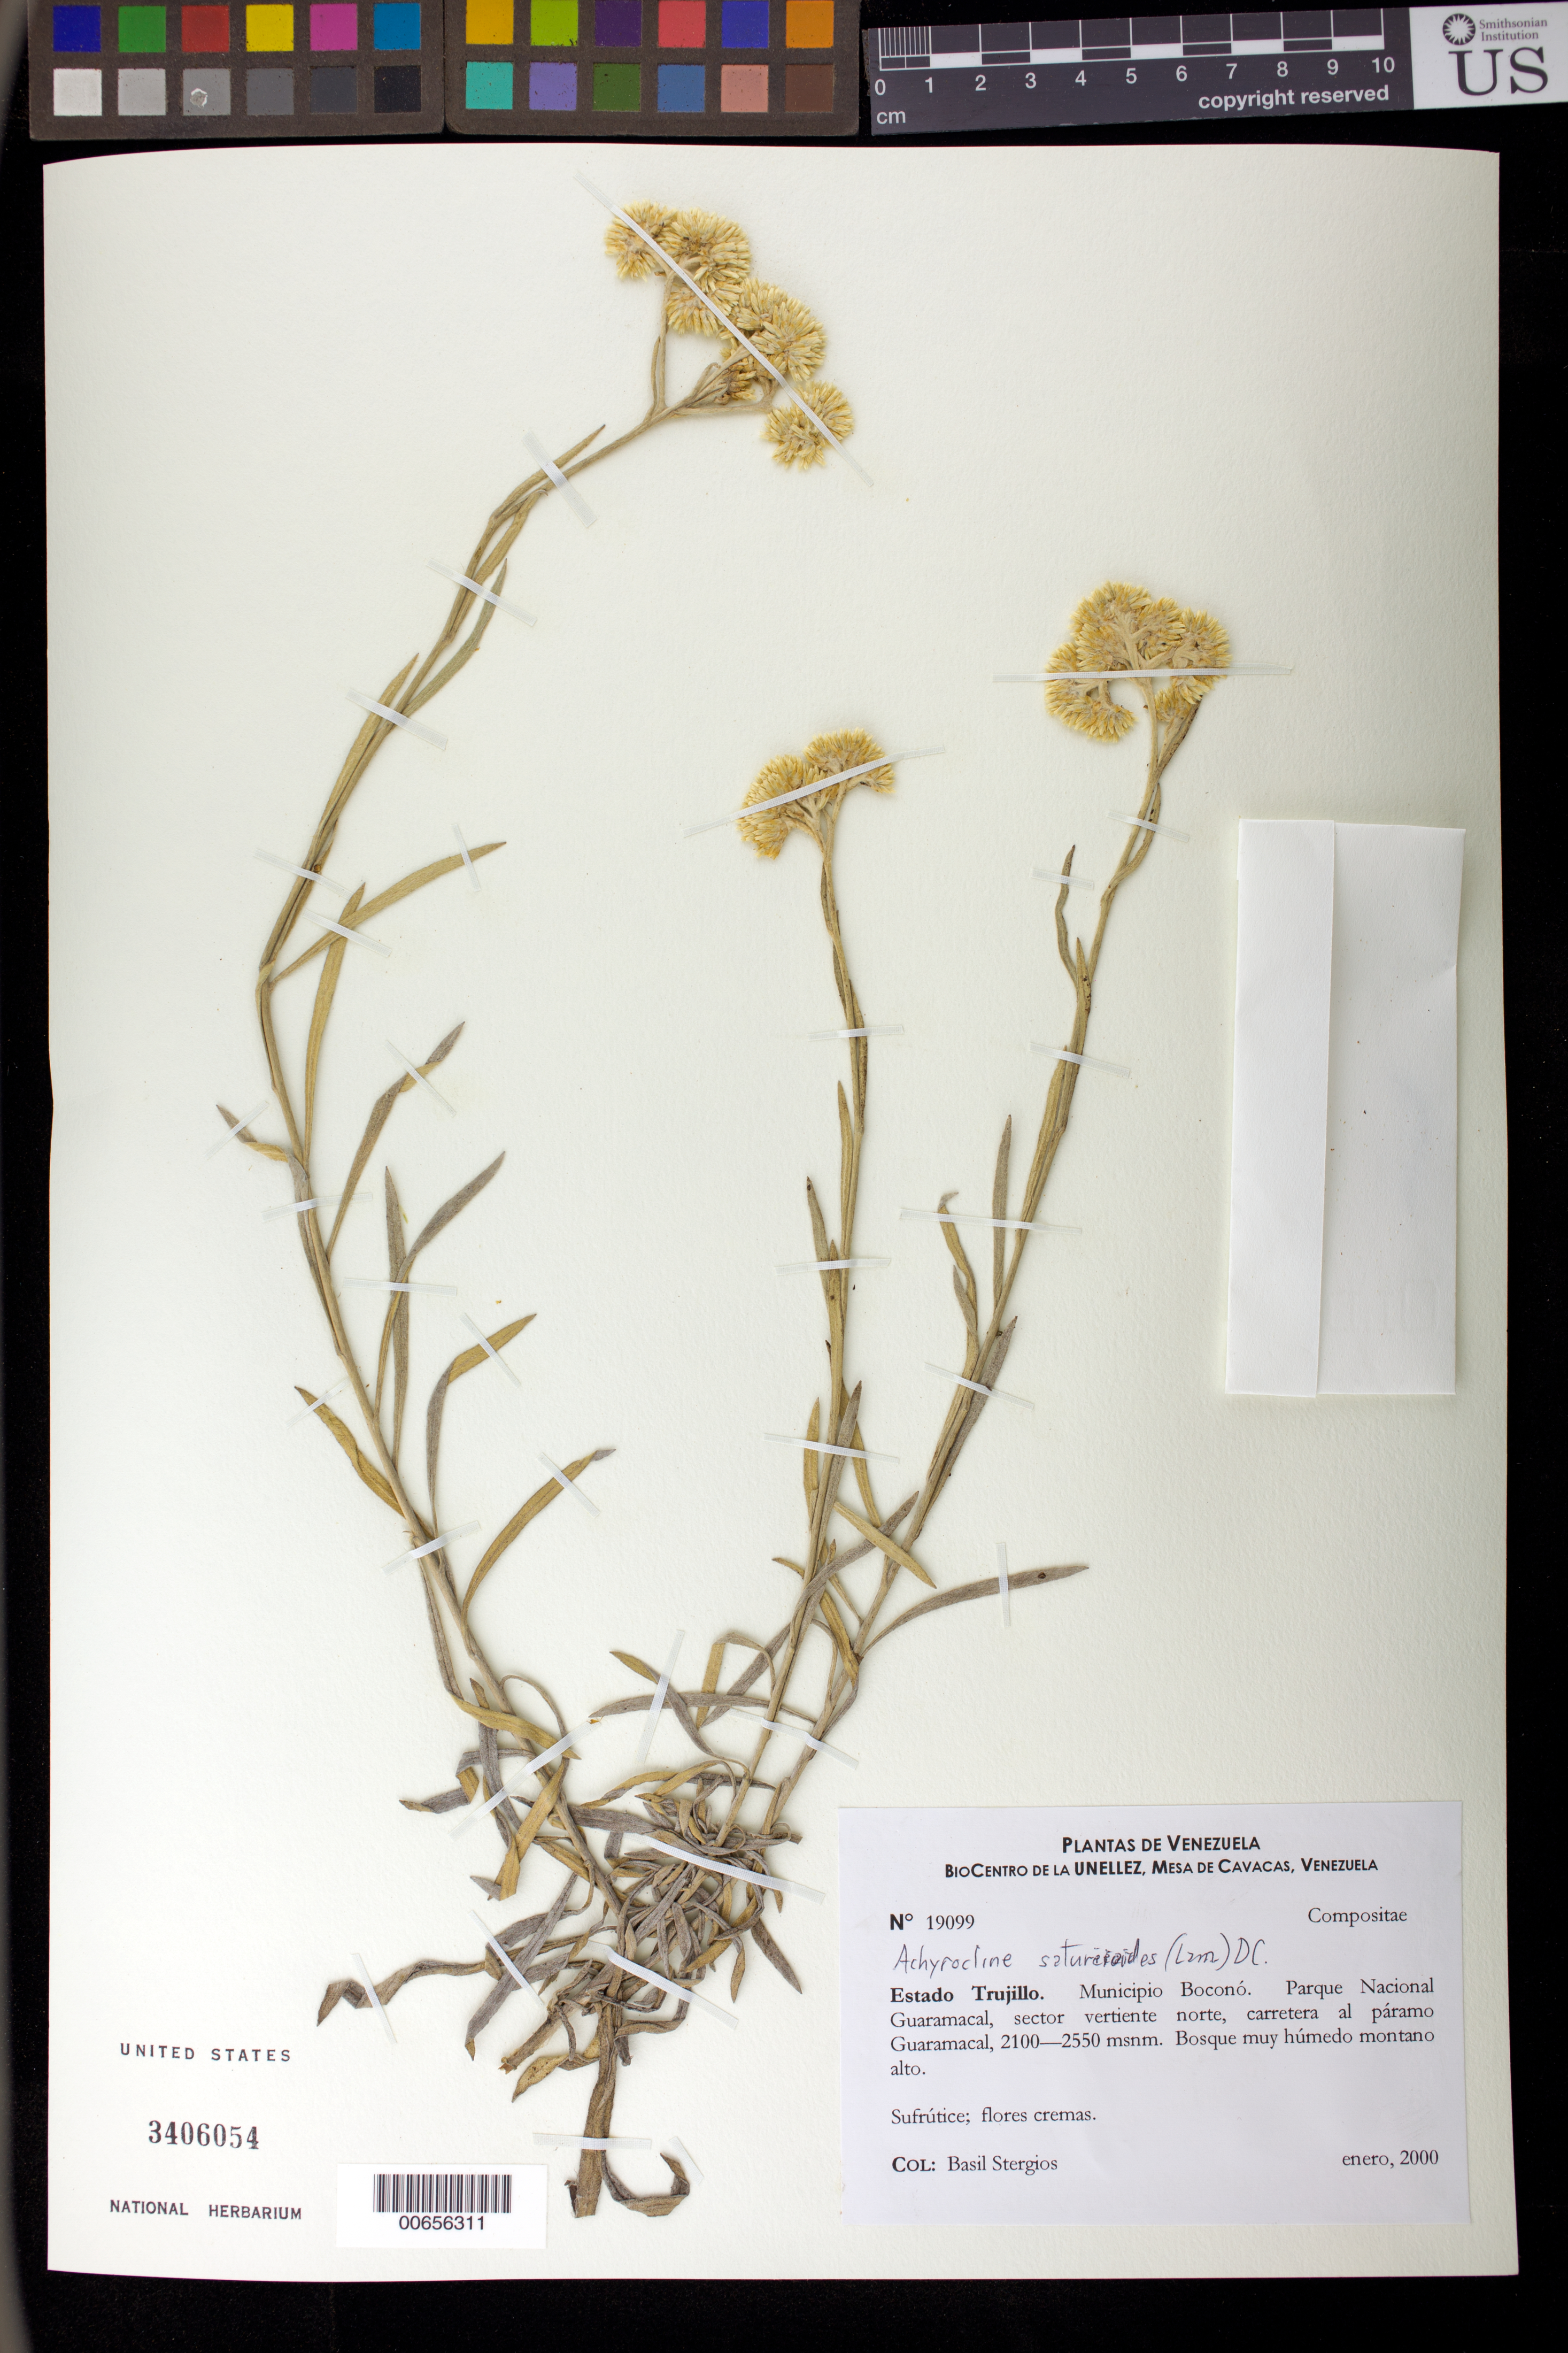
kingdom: Plantae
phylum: Tracheophyta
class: Magnoliopsida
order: Asterales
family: Asteraceae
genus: Achyrocline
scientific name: Achyrocline satureioides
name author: (Lam.) DC.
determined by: Robinson, Harold E., (US)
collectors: B. G. Stergios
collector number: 19099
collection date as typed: Jan 2000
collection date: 2000-01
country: Venezuela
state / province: Trujillo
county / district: Boconó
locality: Parque Nacional Guaramacal, vertiente N, carretera al páramo Guaramacal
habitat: Bosque muy húmedo montano alto.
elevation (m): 2100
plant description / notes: MY, PORT, US, VEN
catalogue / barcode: US 3406054